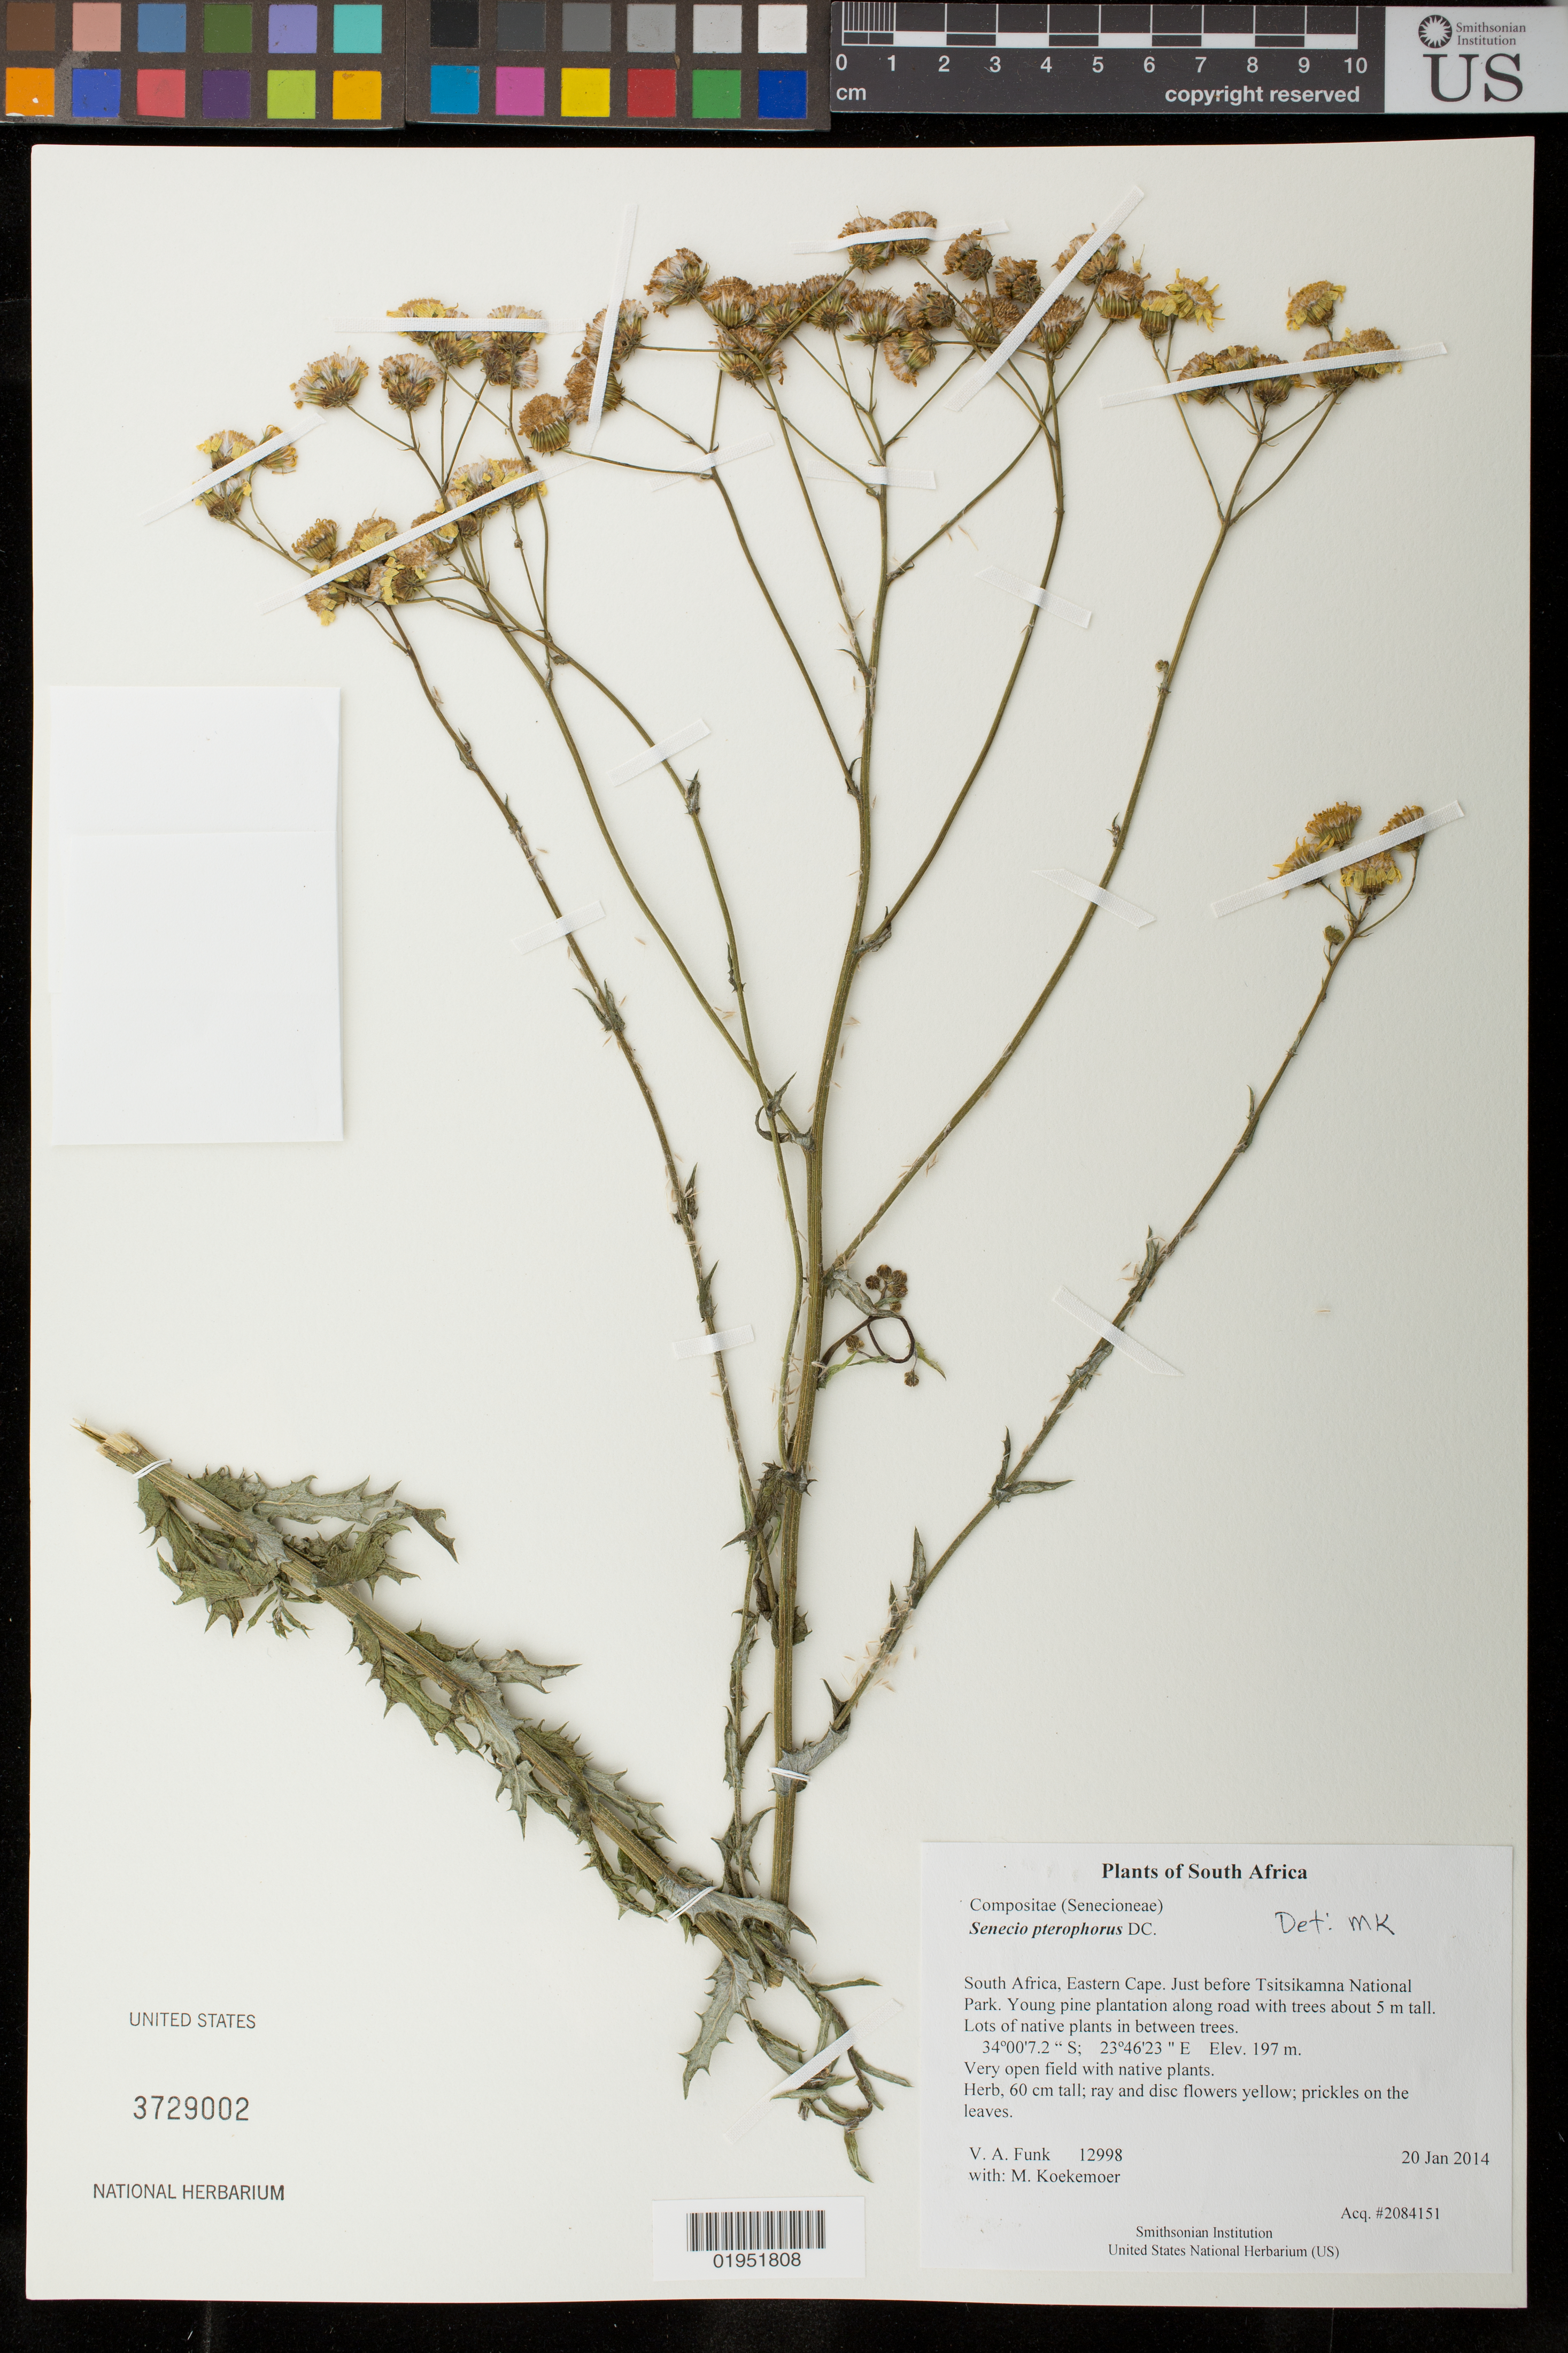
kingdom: Plantae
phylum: Tracheophyta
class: Magnoliopsida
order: Asterales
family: Asteraceae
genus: Senecio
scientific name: Senecio pterophorus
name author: DC.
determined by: Koekemoer, M.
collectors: M. Koekemoer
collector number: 12998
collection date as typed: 20 Jan 2014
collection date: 2014-01-20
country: South Africa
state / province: Eastern Cape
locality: Just before Tsitsikamna National Park. Young pine plantation along road, trees about 5 m tall. Lots of native plants in between trees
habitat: Very open field with native plants.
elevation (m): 197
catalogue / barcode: US 3729002